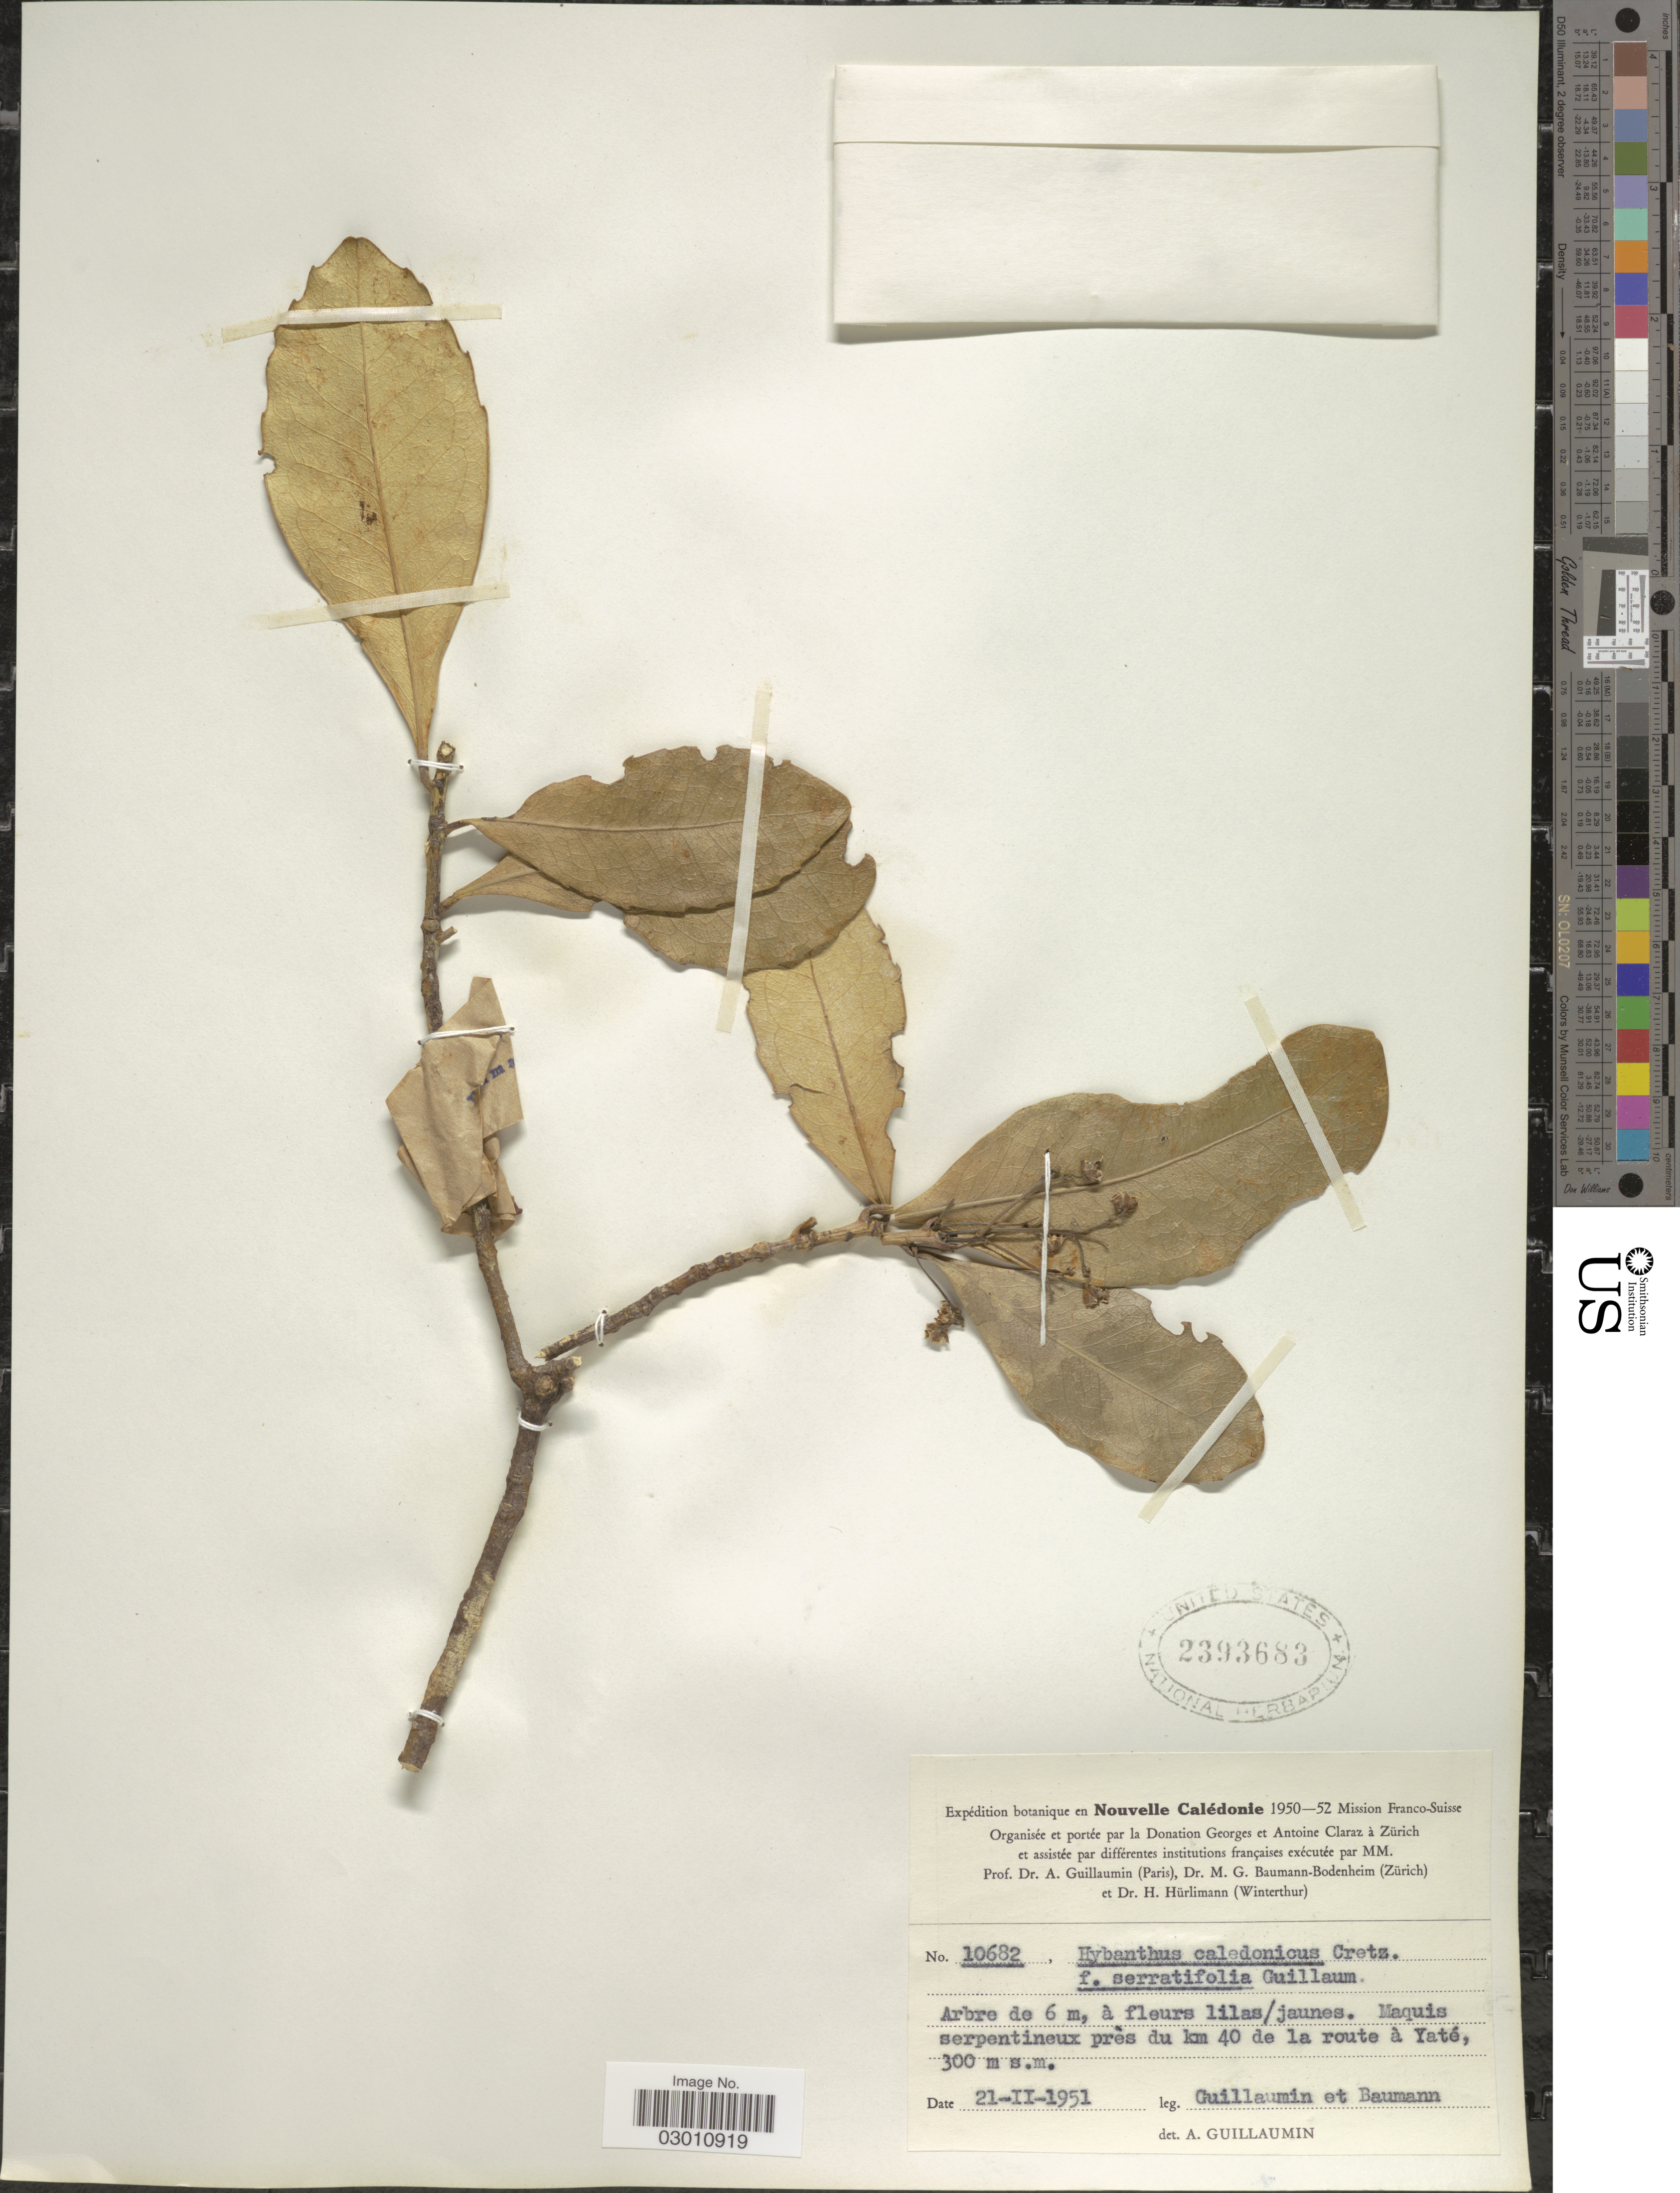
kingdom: Plantae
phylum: Tracheophyta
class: Magnoliopsida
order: Malpighiales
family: Violaceae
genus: Hybanthus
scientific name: Hybanthus caledonicus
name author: (Turcz.) Cretz.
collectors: A. Guillaumin & M. G. Baumann-Bodenheim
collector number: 10682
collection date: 1951-02-21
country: New Caledonia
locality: Maquis serpentineux près du km 40 de la route à Yaté.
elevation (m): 300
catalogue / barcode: US 2393683